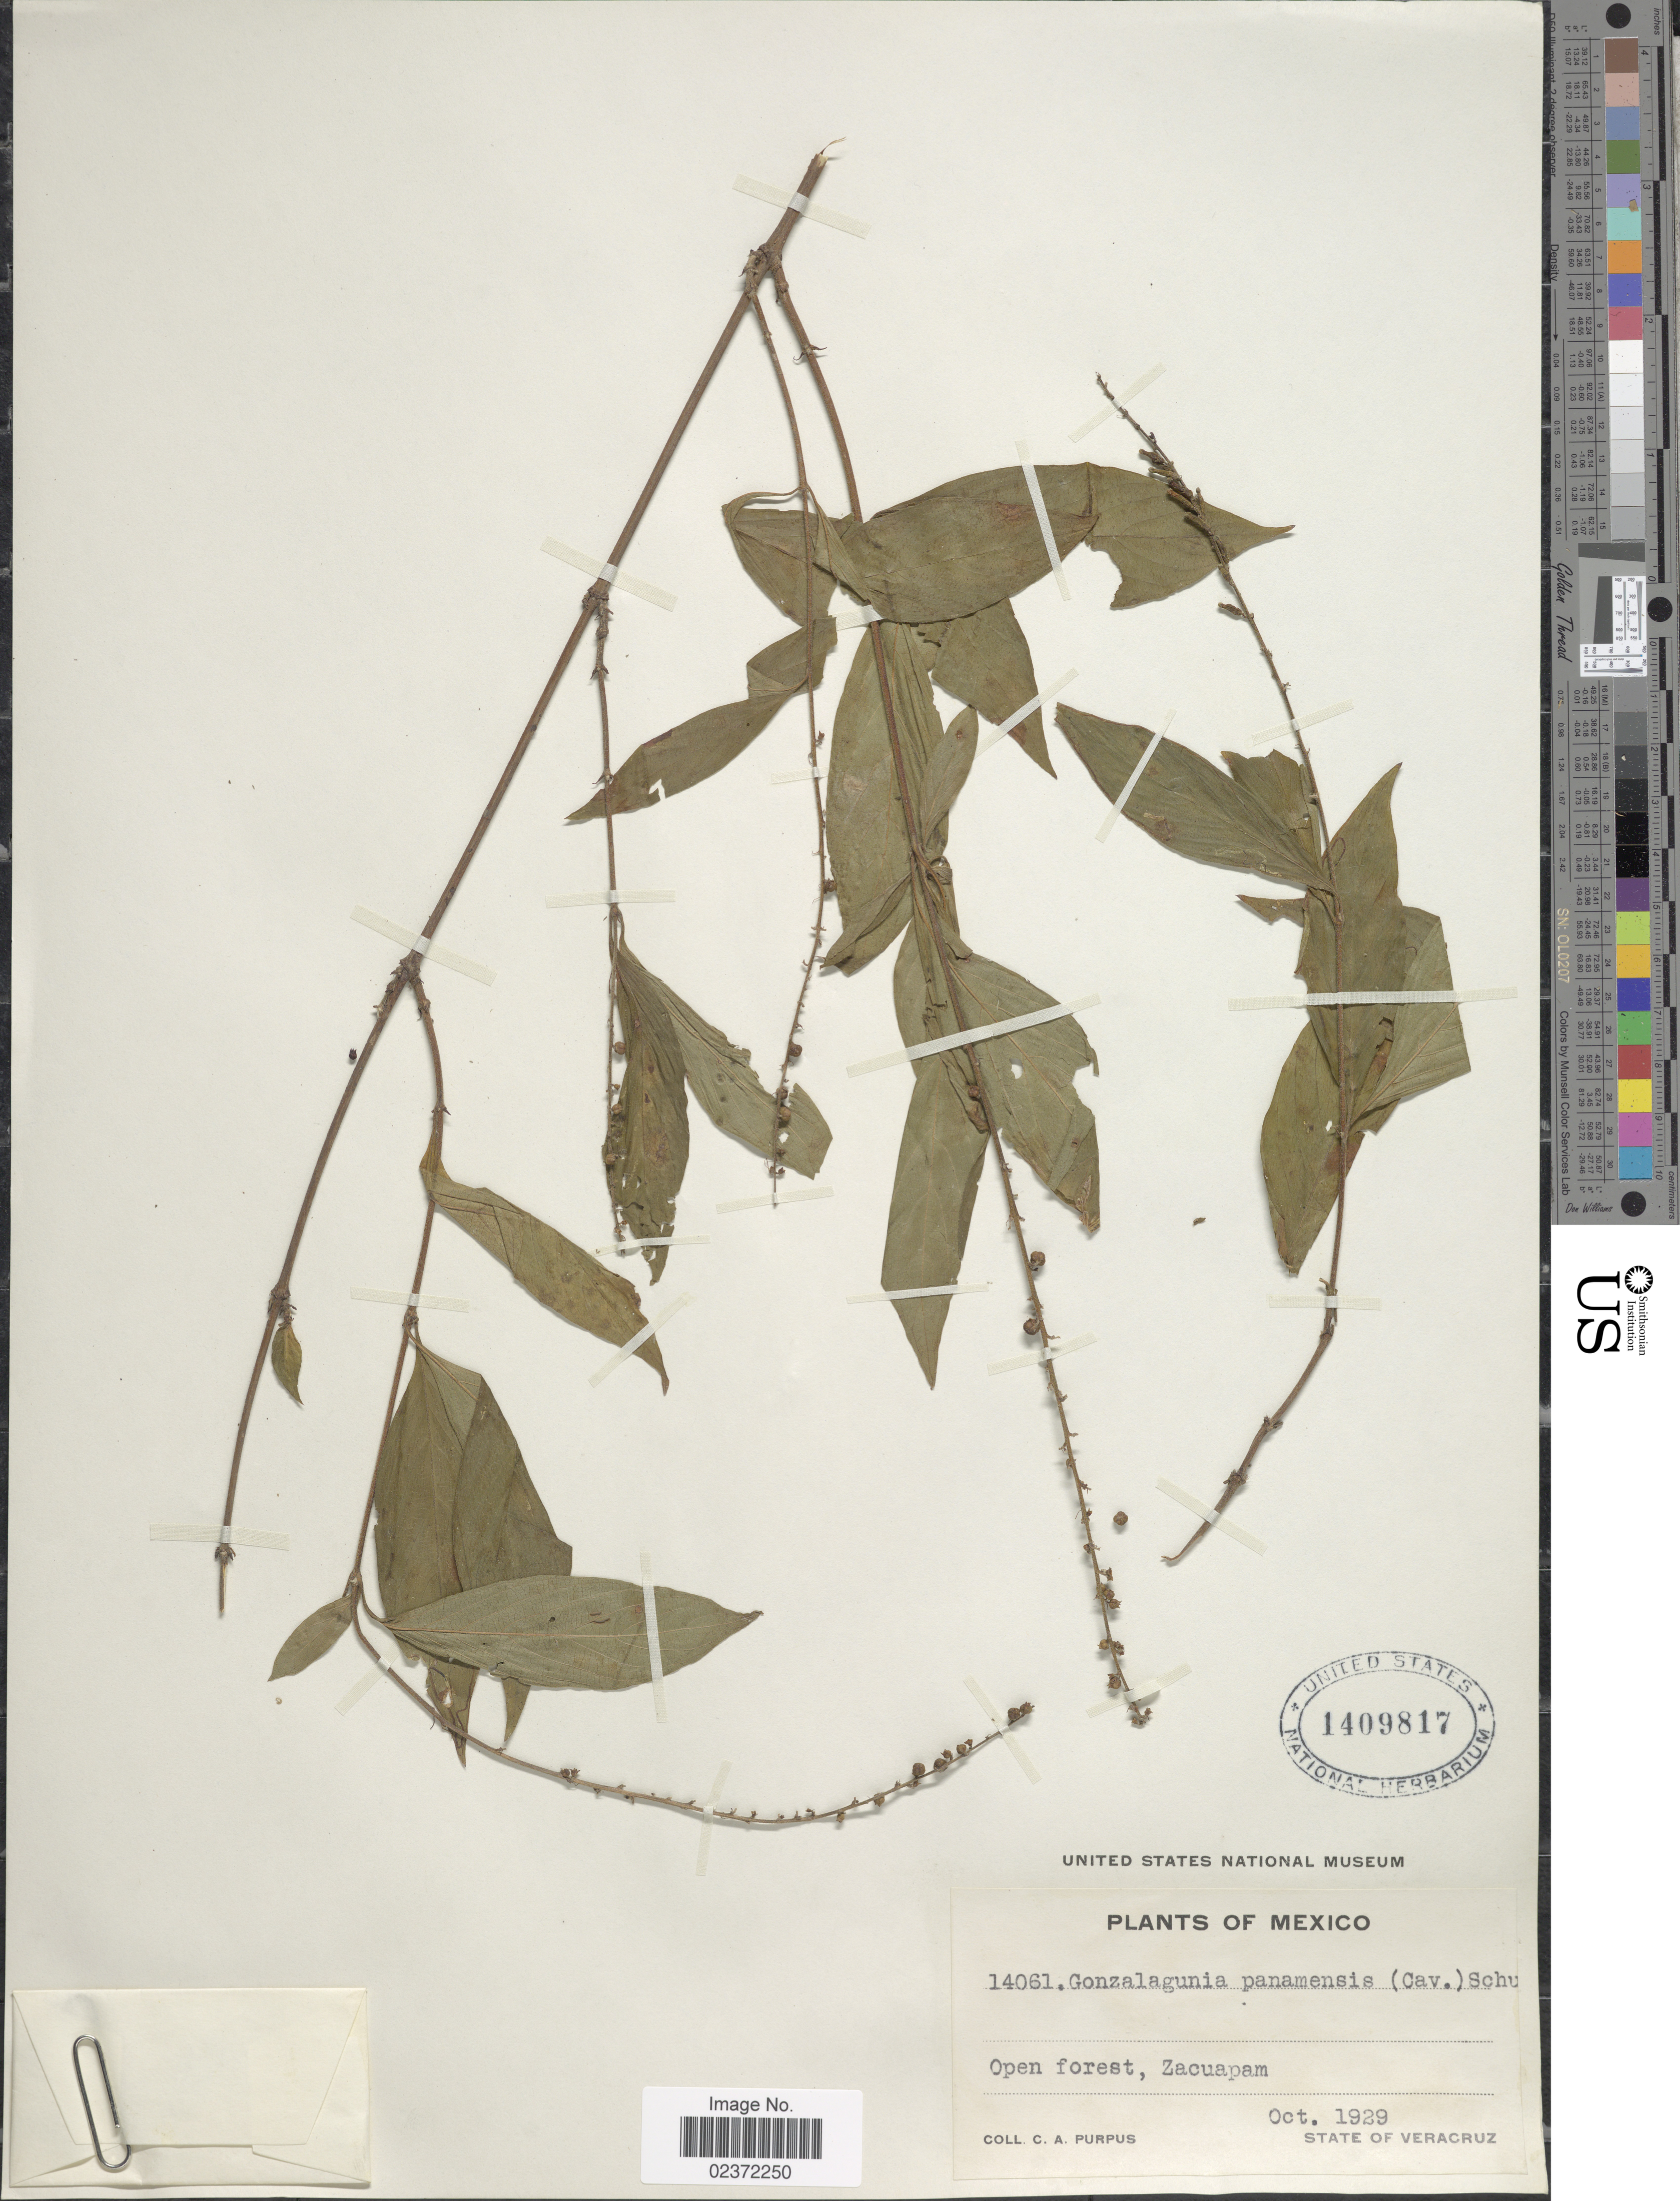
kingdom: Plantae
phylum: Tracheophyta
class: Magnoliopsida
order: Gentianales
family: Rubiaceae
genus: Gonzalagunia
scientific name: Gonzalagunia panamensis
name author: (Cav.) K. Schum.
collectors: C. A. Purpus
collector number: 14061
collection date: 1929-10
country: Mexico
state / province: Veracruz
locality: Zacuapam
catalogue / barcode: US 1409817